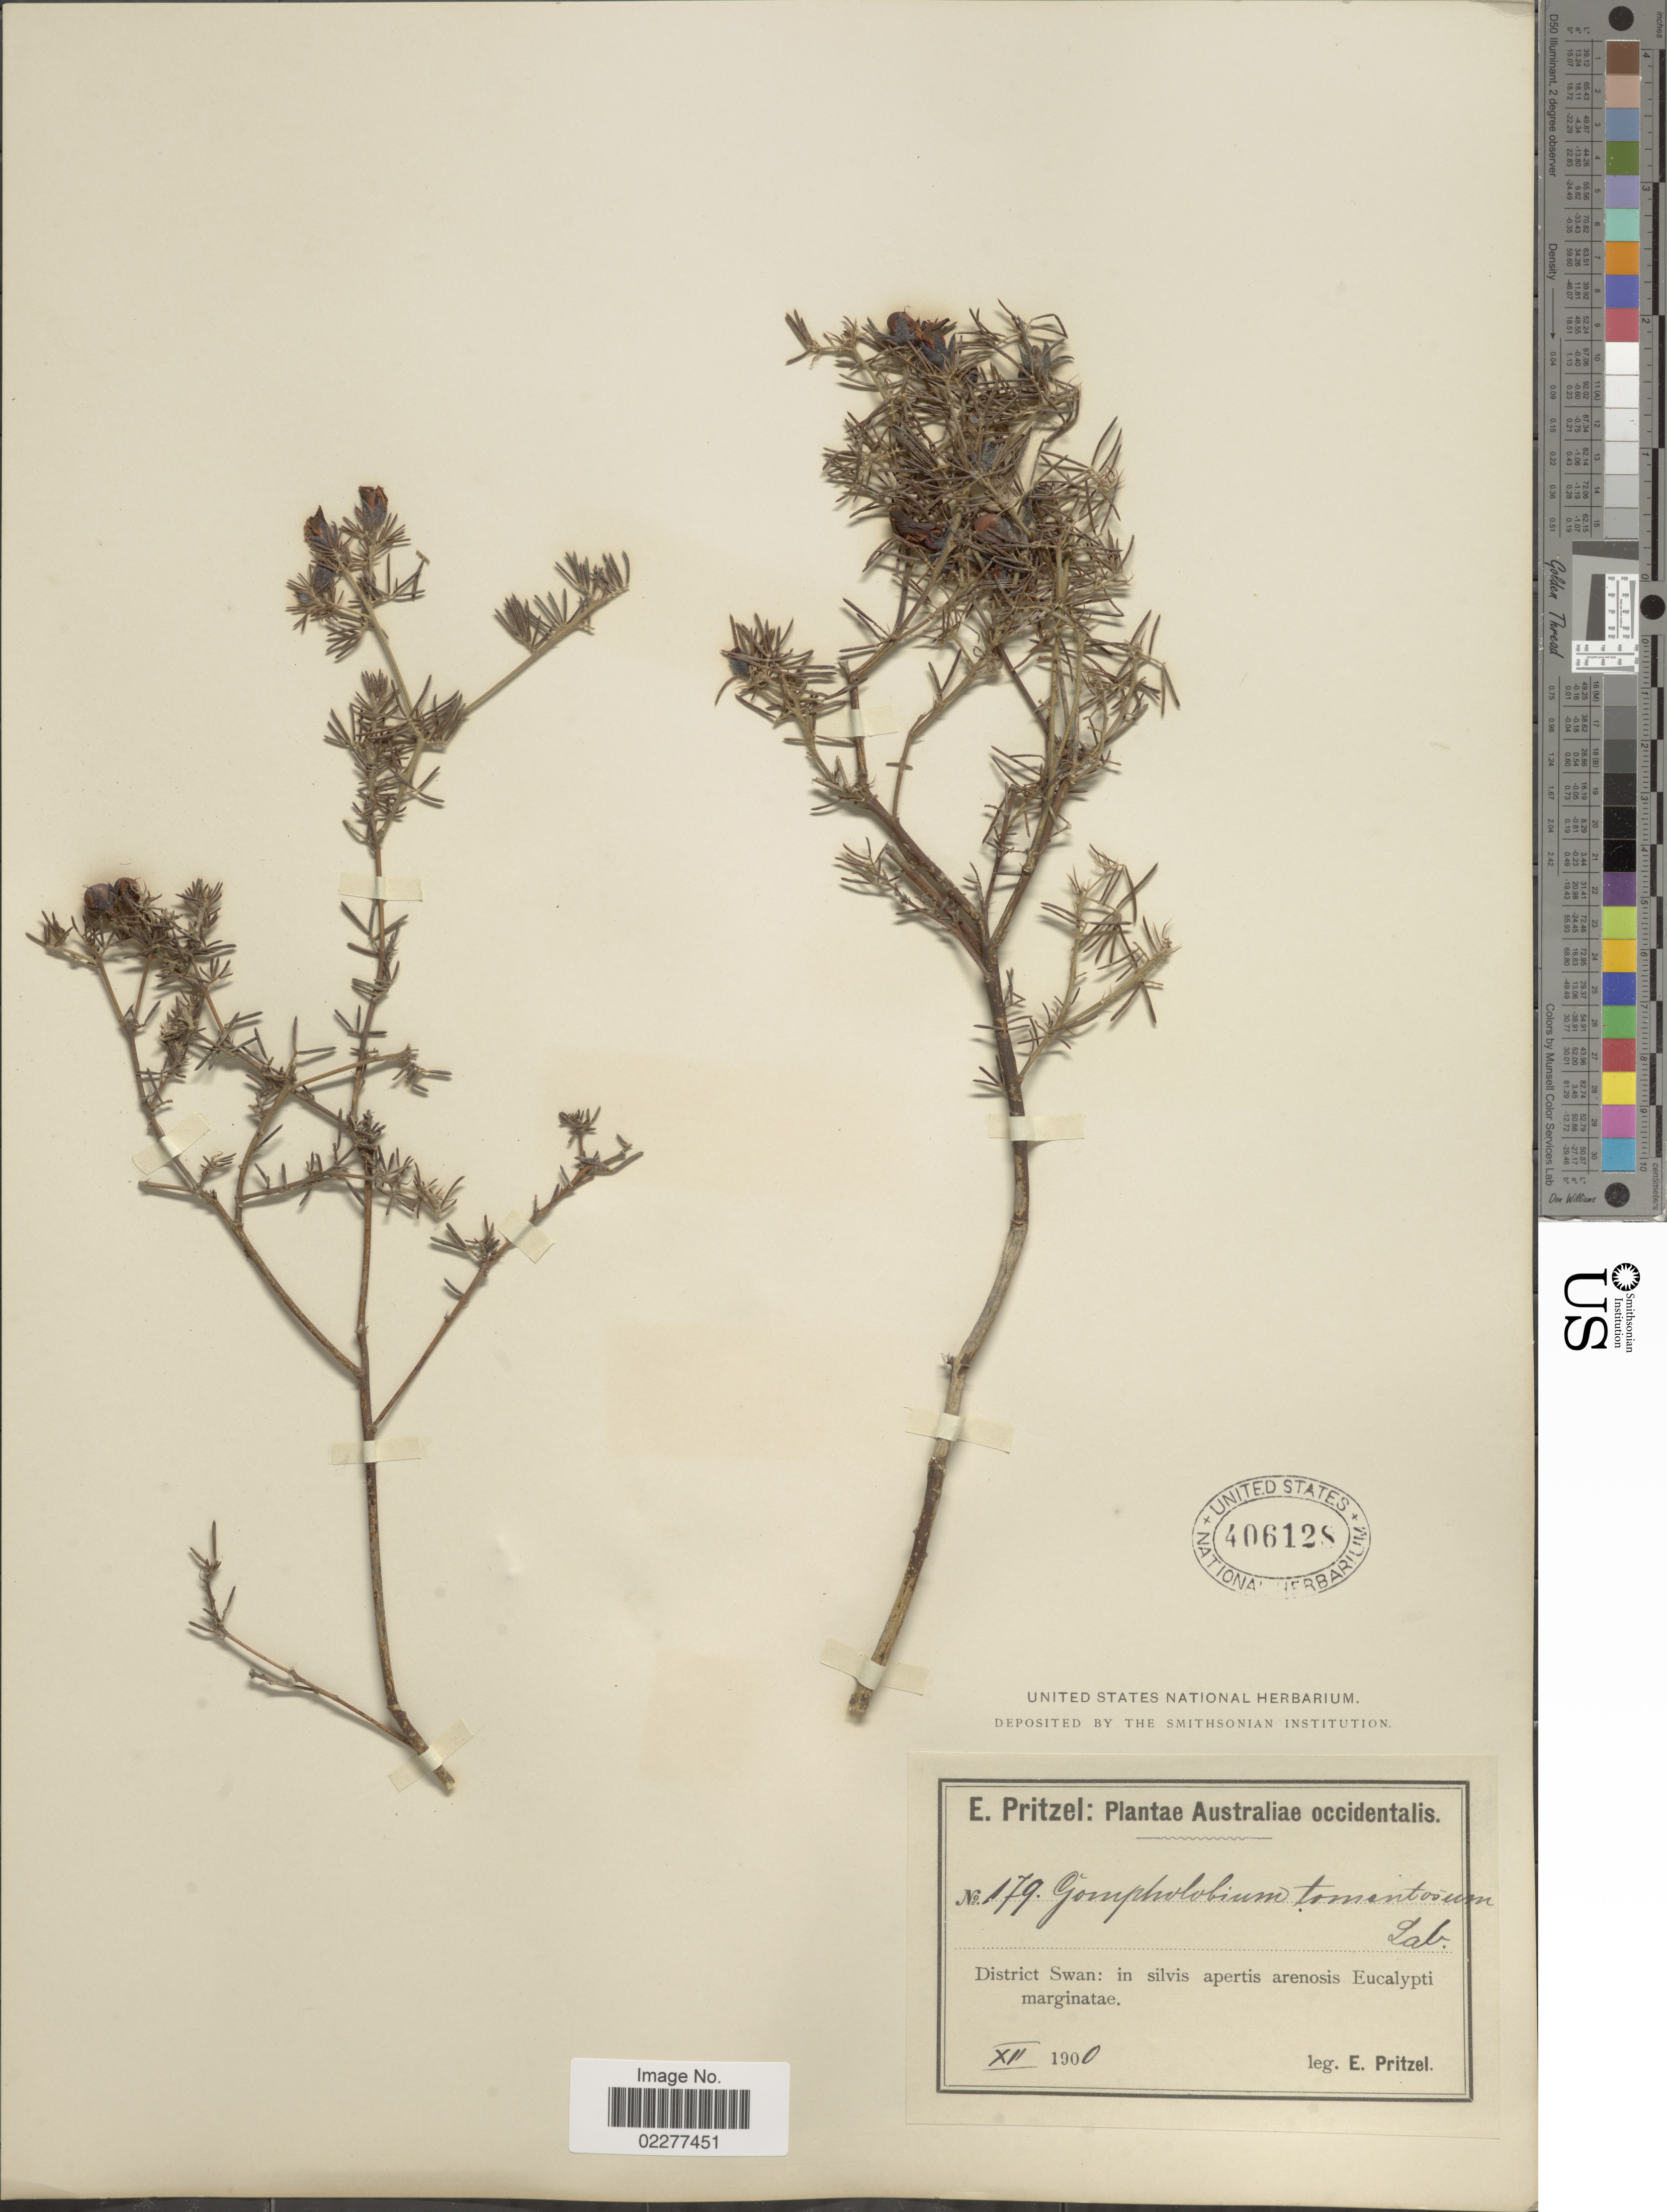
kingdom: Plantae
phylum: Tracheophyta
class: Magnoliopsida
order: Fabales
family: Fabaceae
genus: Gompholobium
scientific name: Gompholobium tomentosum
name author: Labill.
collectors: E. G. Pritzel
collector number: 179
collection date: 1900-12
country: Australia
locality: Australiae occidentalis, District Swan: in silvis apertis arenosis Eucalypti marginatae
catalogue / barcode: US 406128